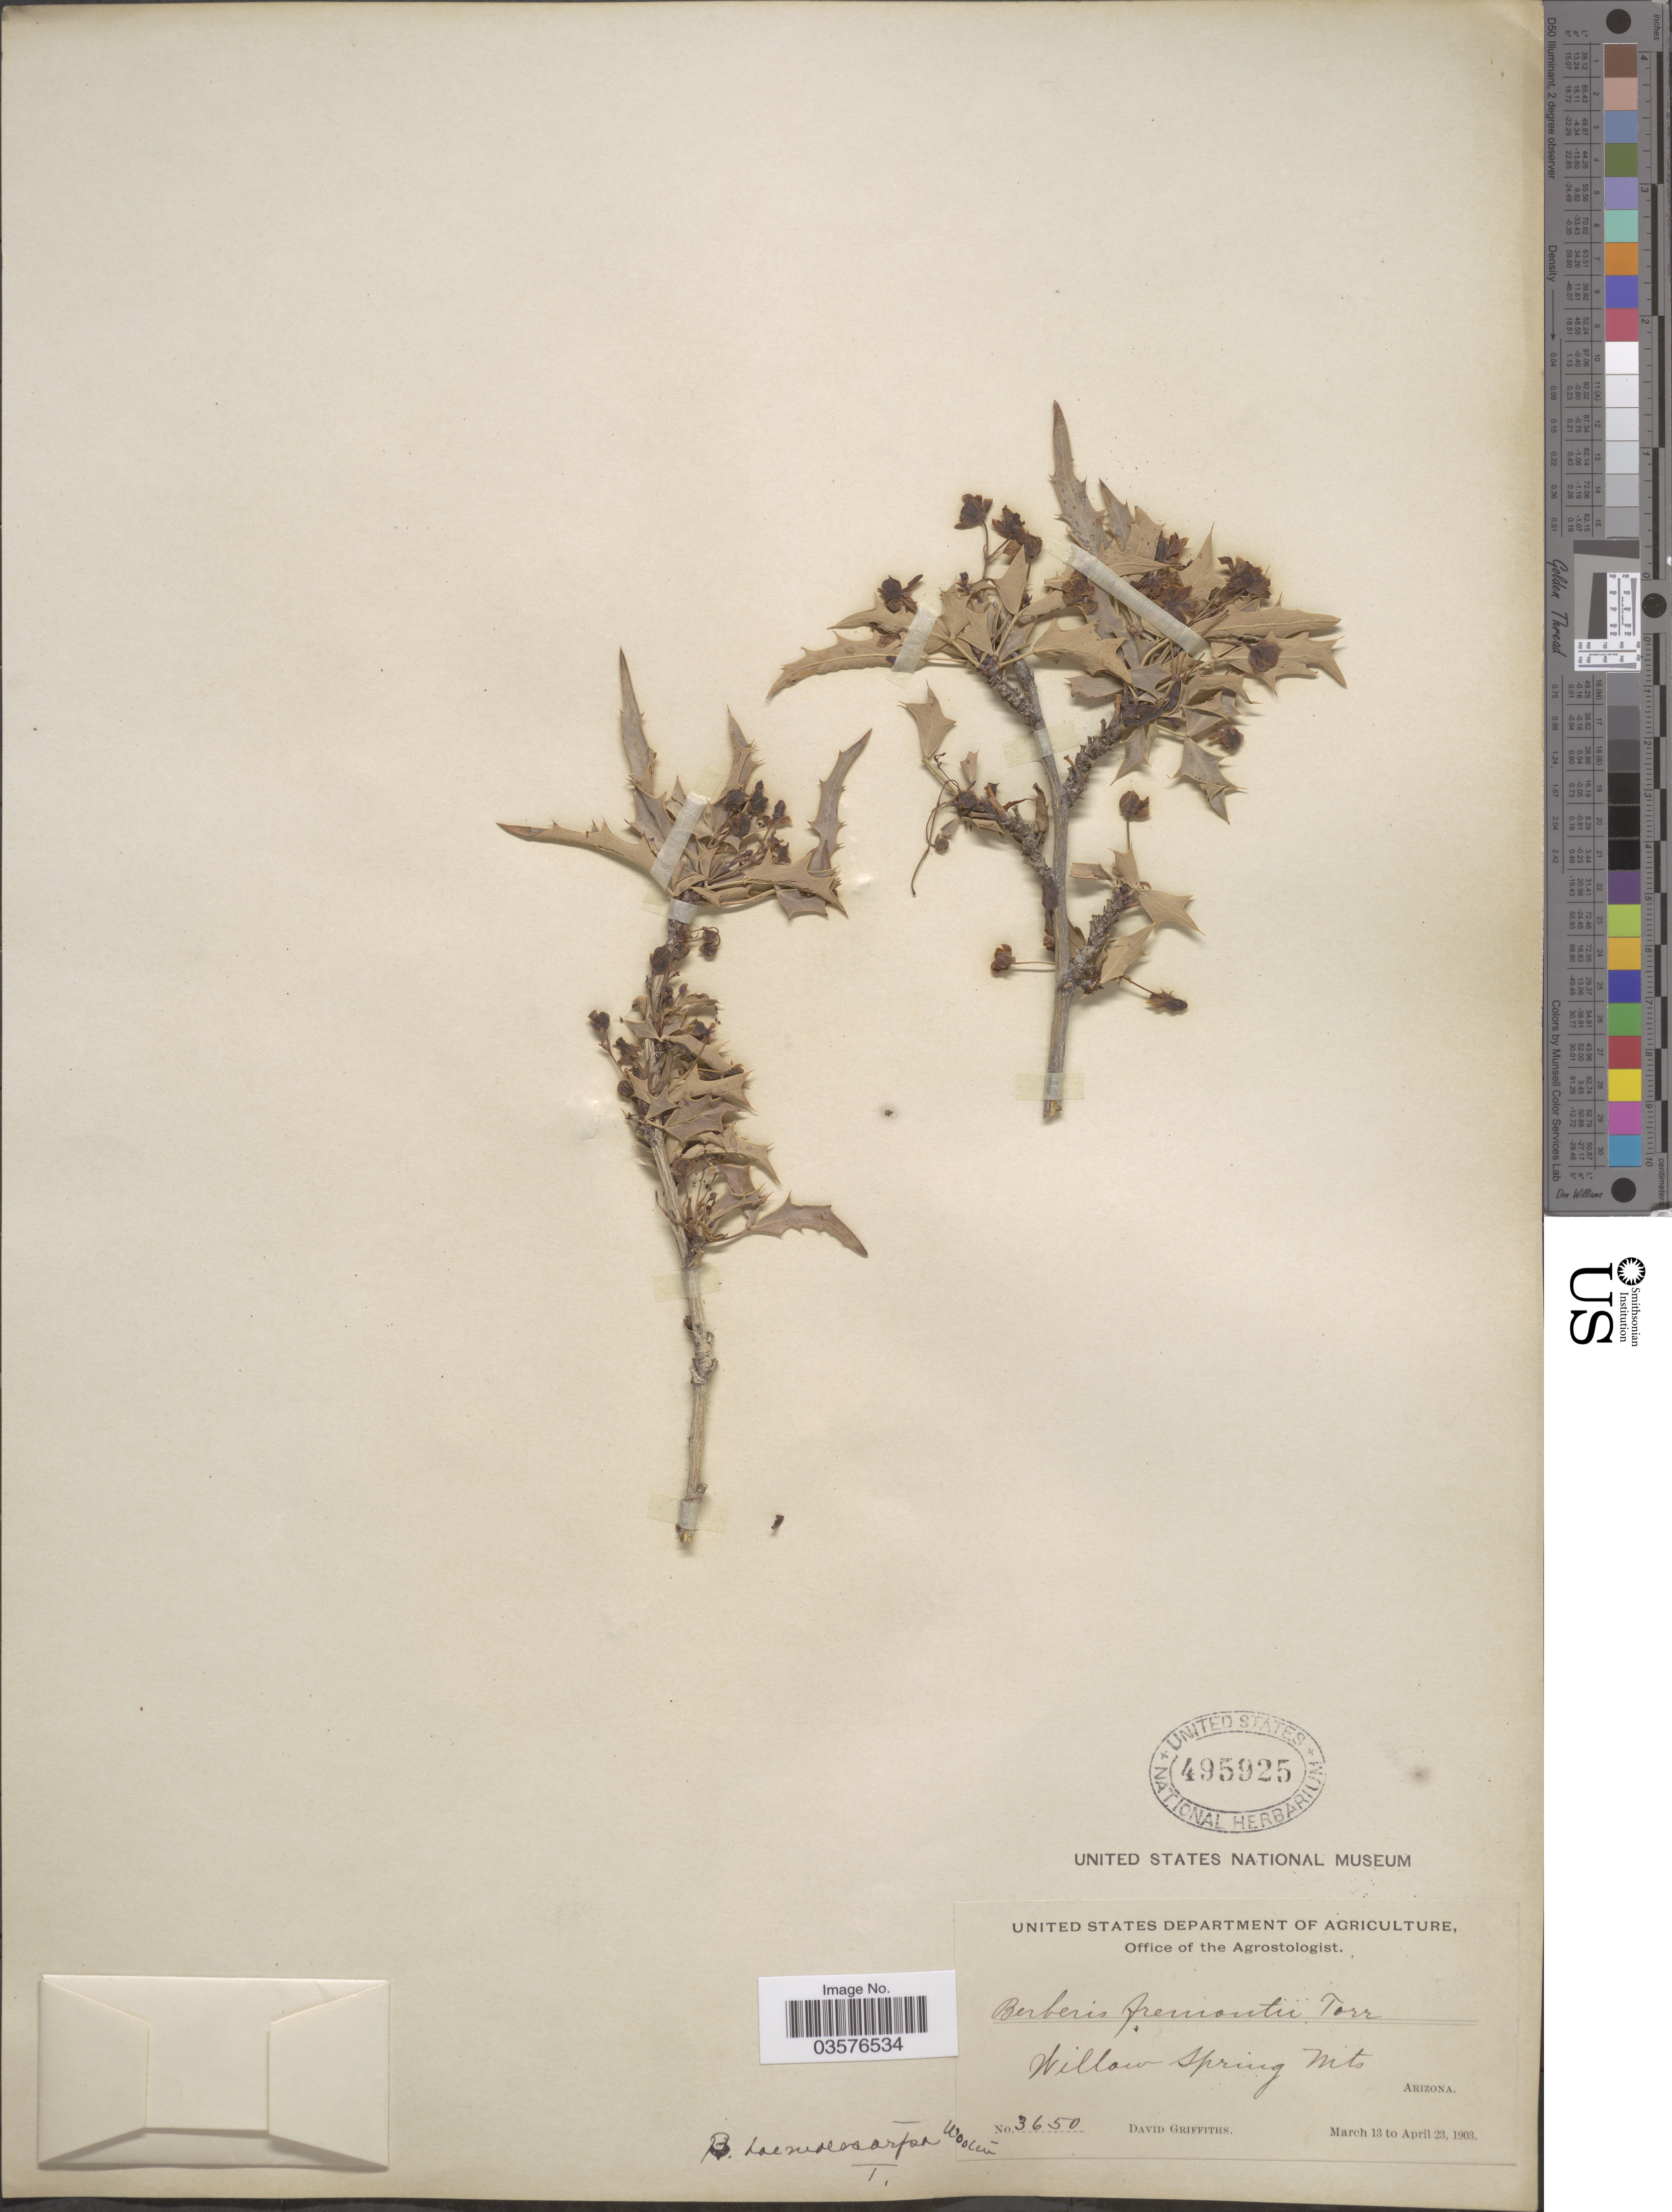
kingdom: Plantae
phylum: Tracheophyta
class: Magnoliopsida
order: Ranunculales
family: Berberidaceae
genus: Mahonia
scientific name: Mahonia haematocarpa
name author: (Wooton) Fedde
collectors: D. Griffiths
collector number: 3650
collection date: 1903-03-13/1903-04-23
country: United States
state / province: Arizona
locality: Willow Spring Mts.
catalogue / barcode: US 495925